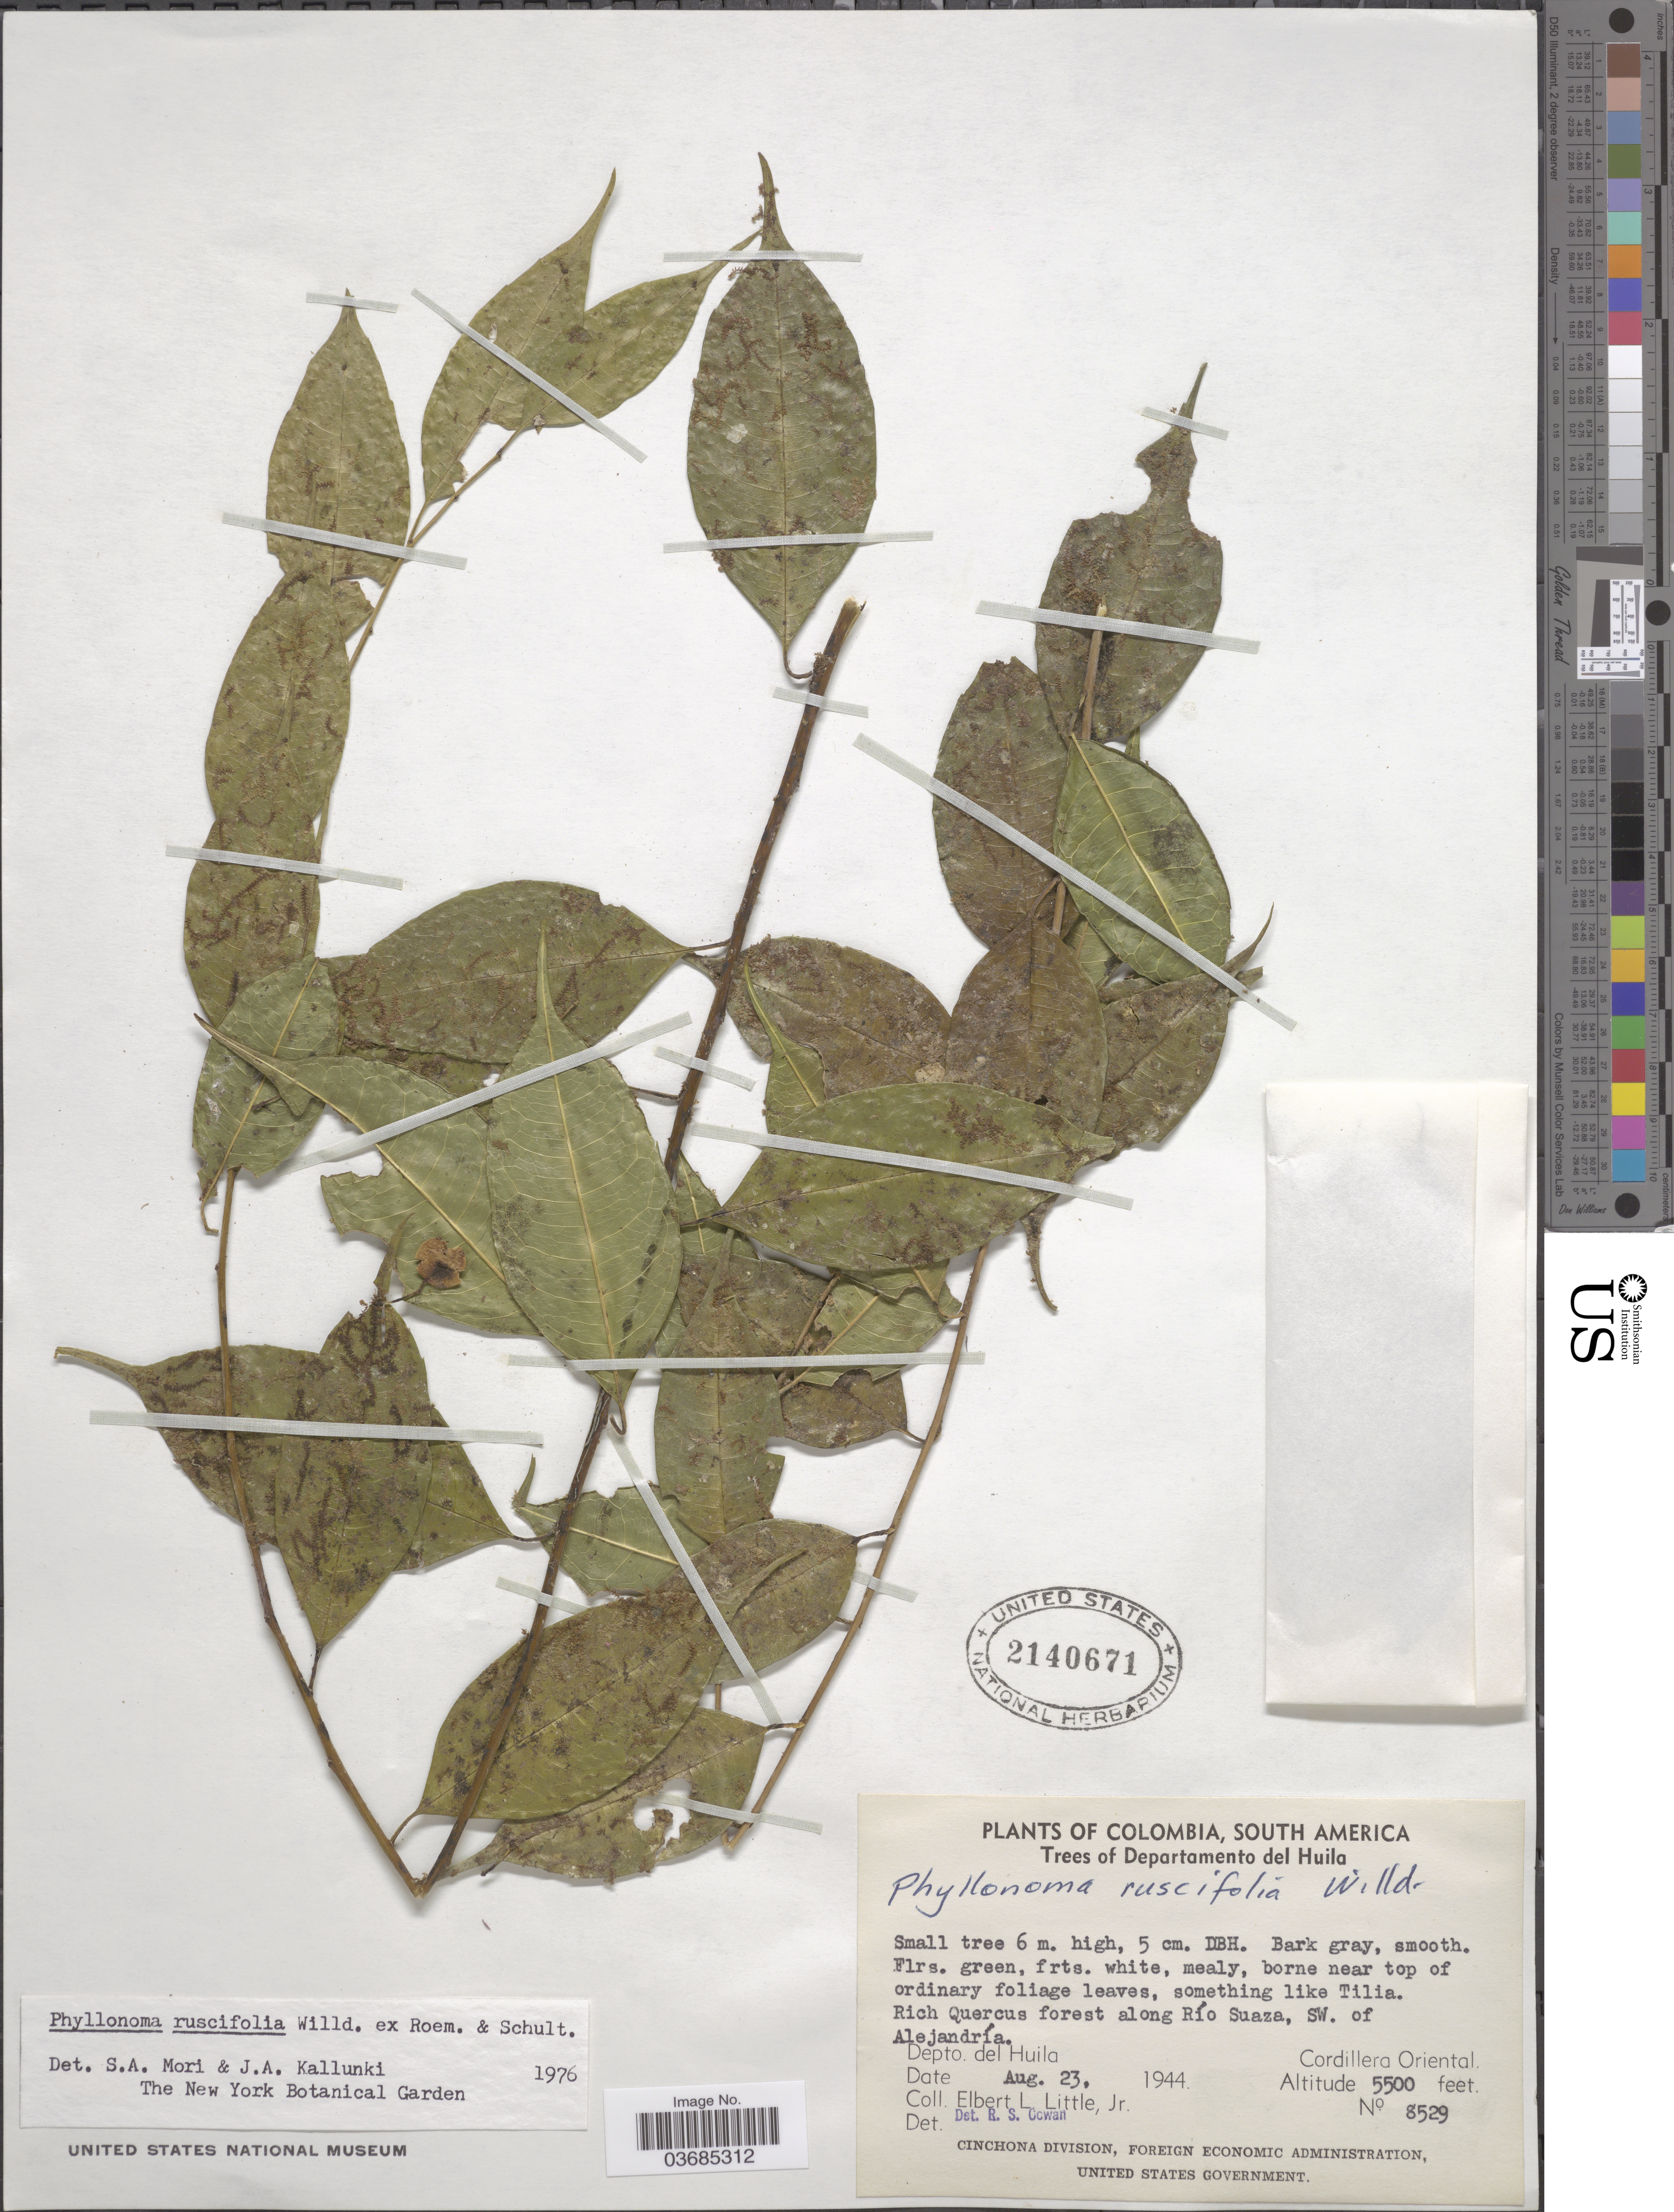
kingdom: Plantae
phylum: Tracheophyta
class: Magnoliopsida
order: Aquifoliales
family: Phyllonomaceae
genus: Phyllonoma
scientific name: Phyllonoma ruscifolia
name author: Willd. ex Schult.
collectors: E. L. Little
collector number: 8529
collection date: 1944-08-23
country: Colombia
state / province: Huila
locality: Trees of Departamento del Huila. Rich Quercus forest along Río Suaza, SW. of Alejandría. Depto. del Huila.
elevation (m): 1676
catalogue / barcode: US 2140671